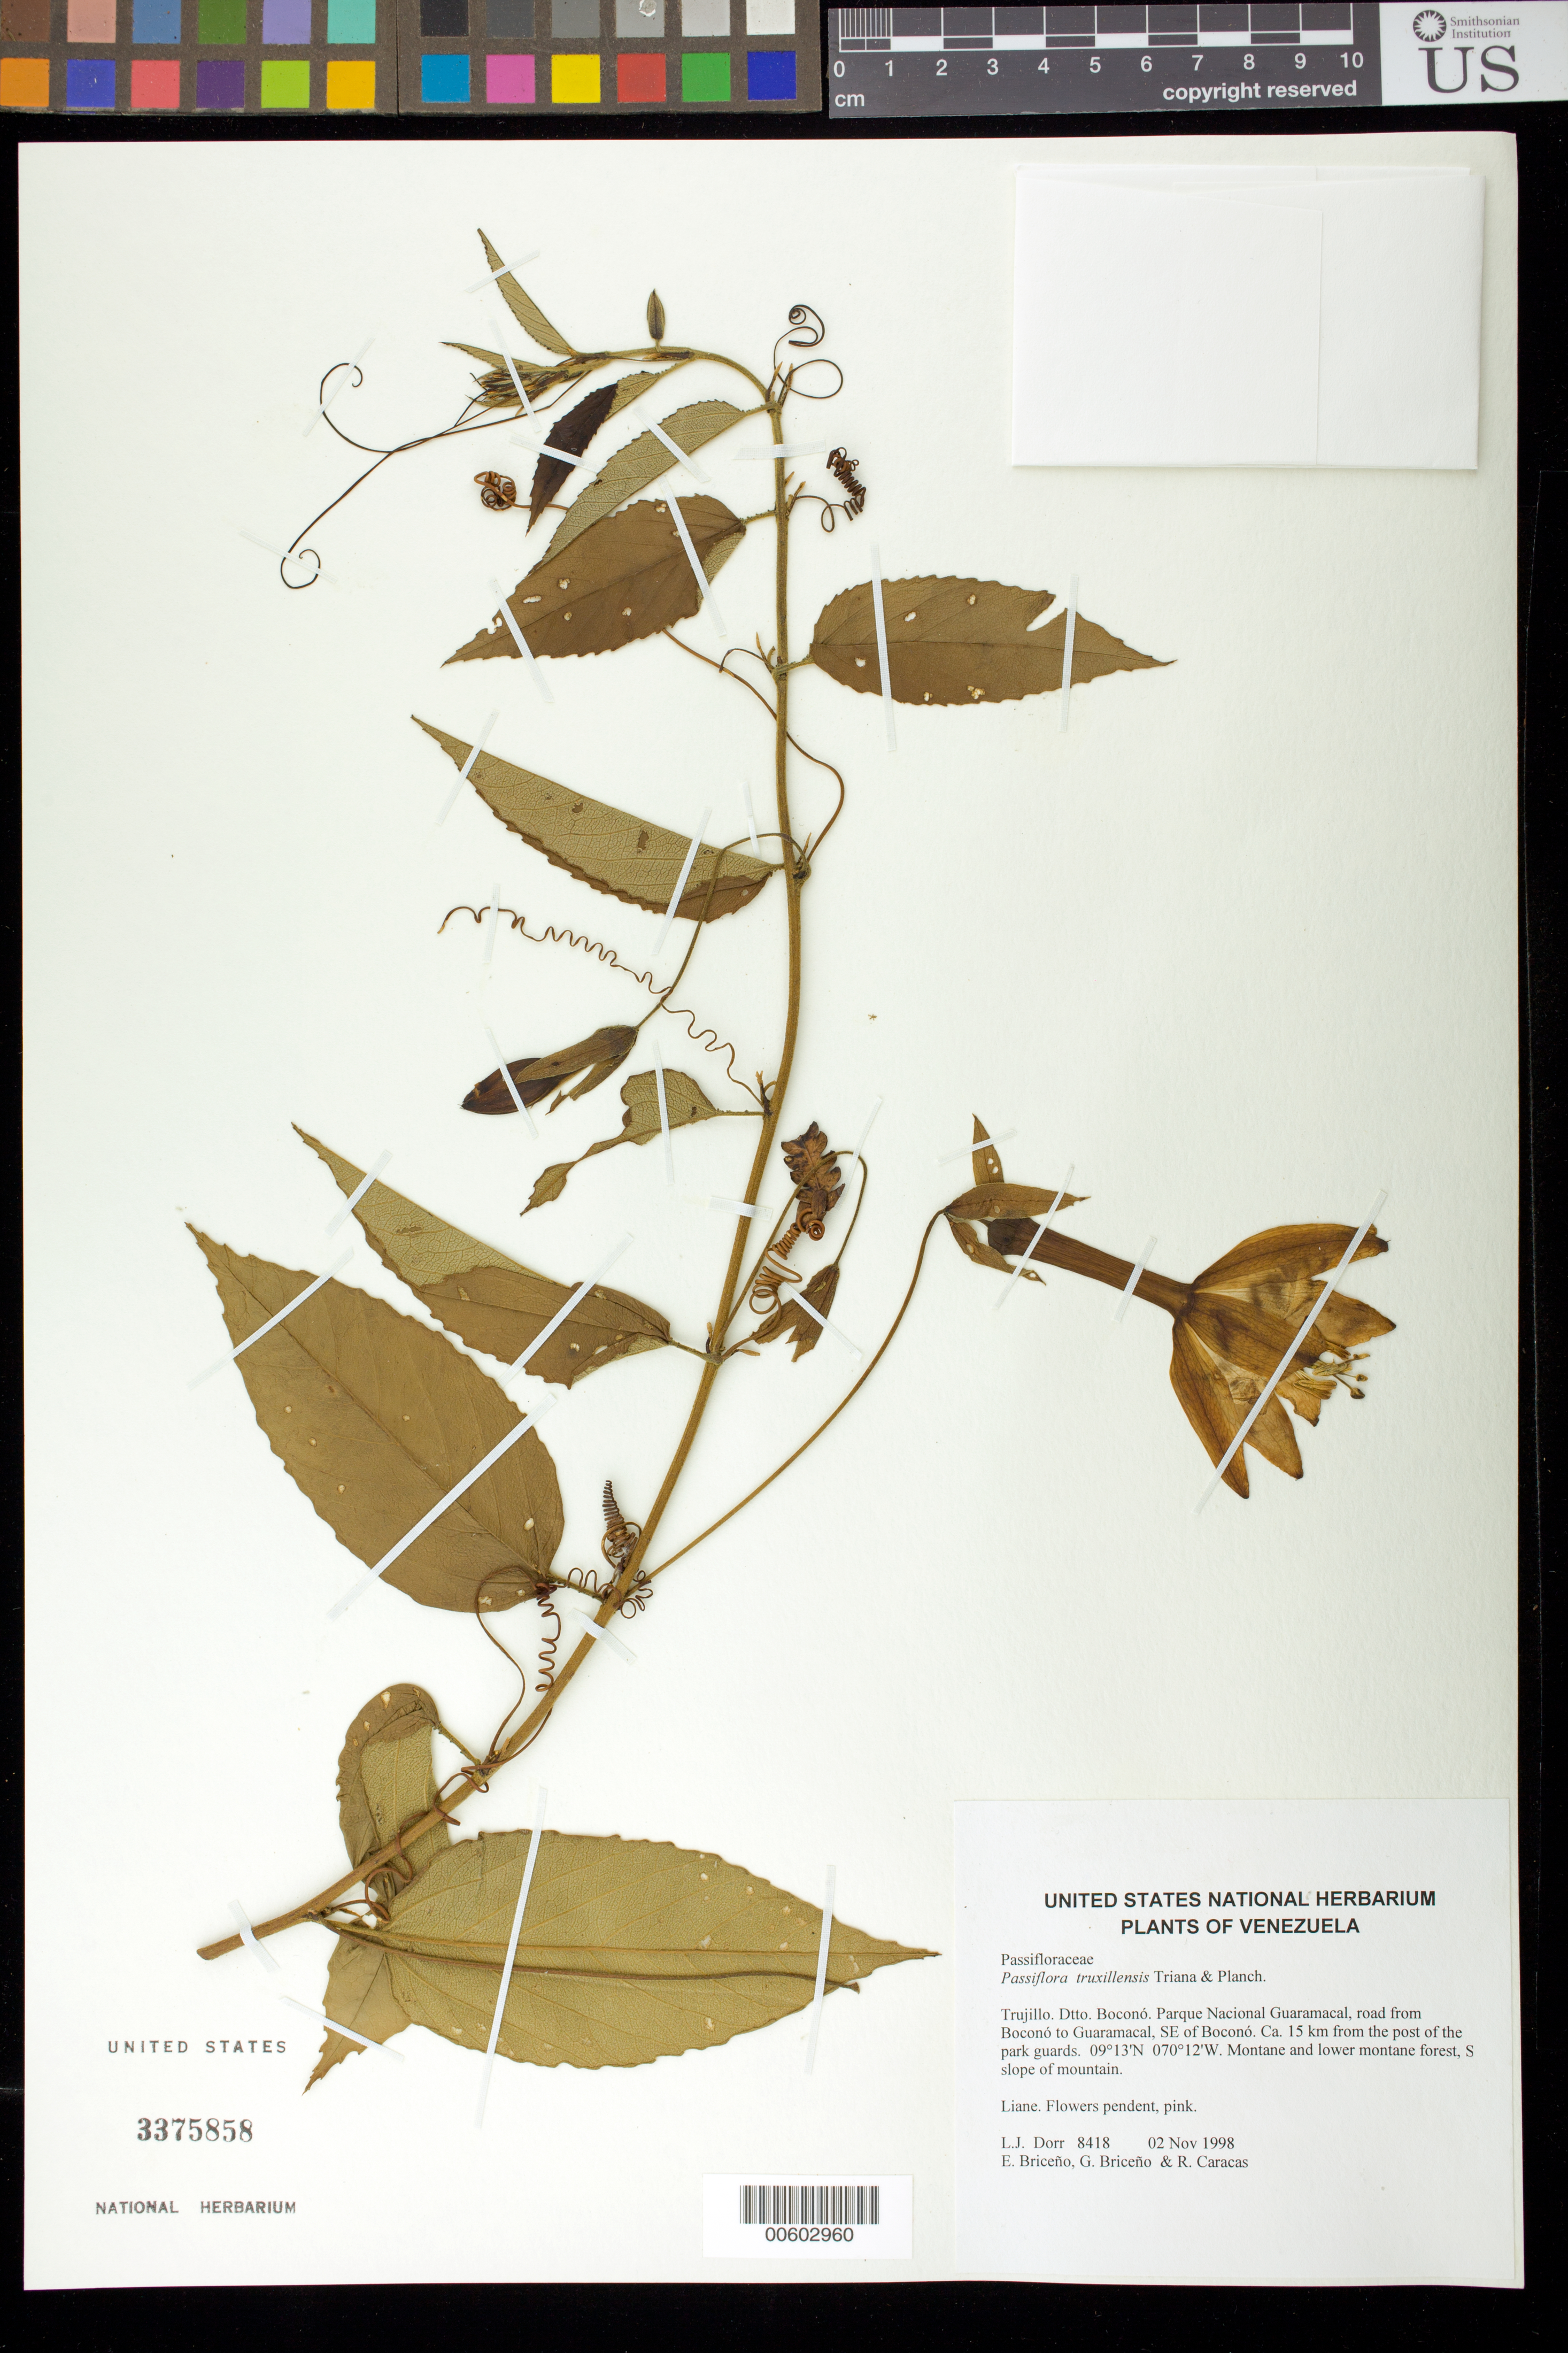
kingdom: Plantae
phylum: Tracheophyta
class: Magnoliopsida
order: Malpighiales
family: Passifloraceae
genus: Passiflora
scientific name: Passiflora truxillensis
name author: Triana & Planch.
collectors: L. J. Dorr, E. Briceño, G. Briceño & R. Caracas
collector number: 8418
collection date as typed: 02 Nov 1998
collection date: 1998-11-02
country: Venezuela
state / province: Trujillo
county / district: Boconó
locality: Parque Nacional Guaramacal, road from Boconó to Guaramacal, SE of Boconó, ca. 15 km from the post of the park guards.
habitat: Montane and lower montane forest, S slope of mountain.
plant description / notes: F, PORT, US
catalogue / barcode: US 3375858